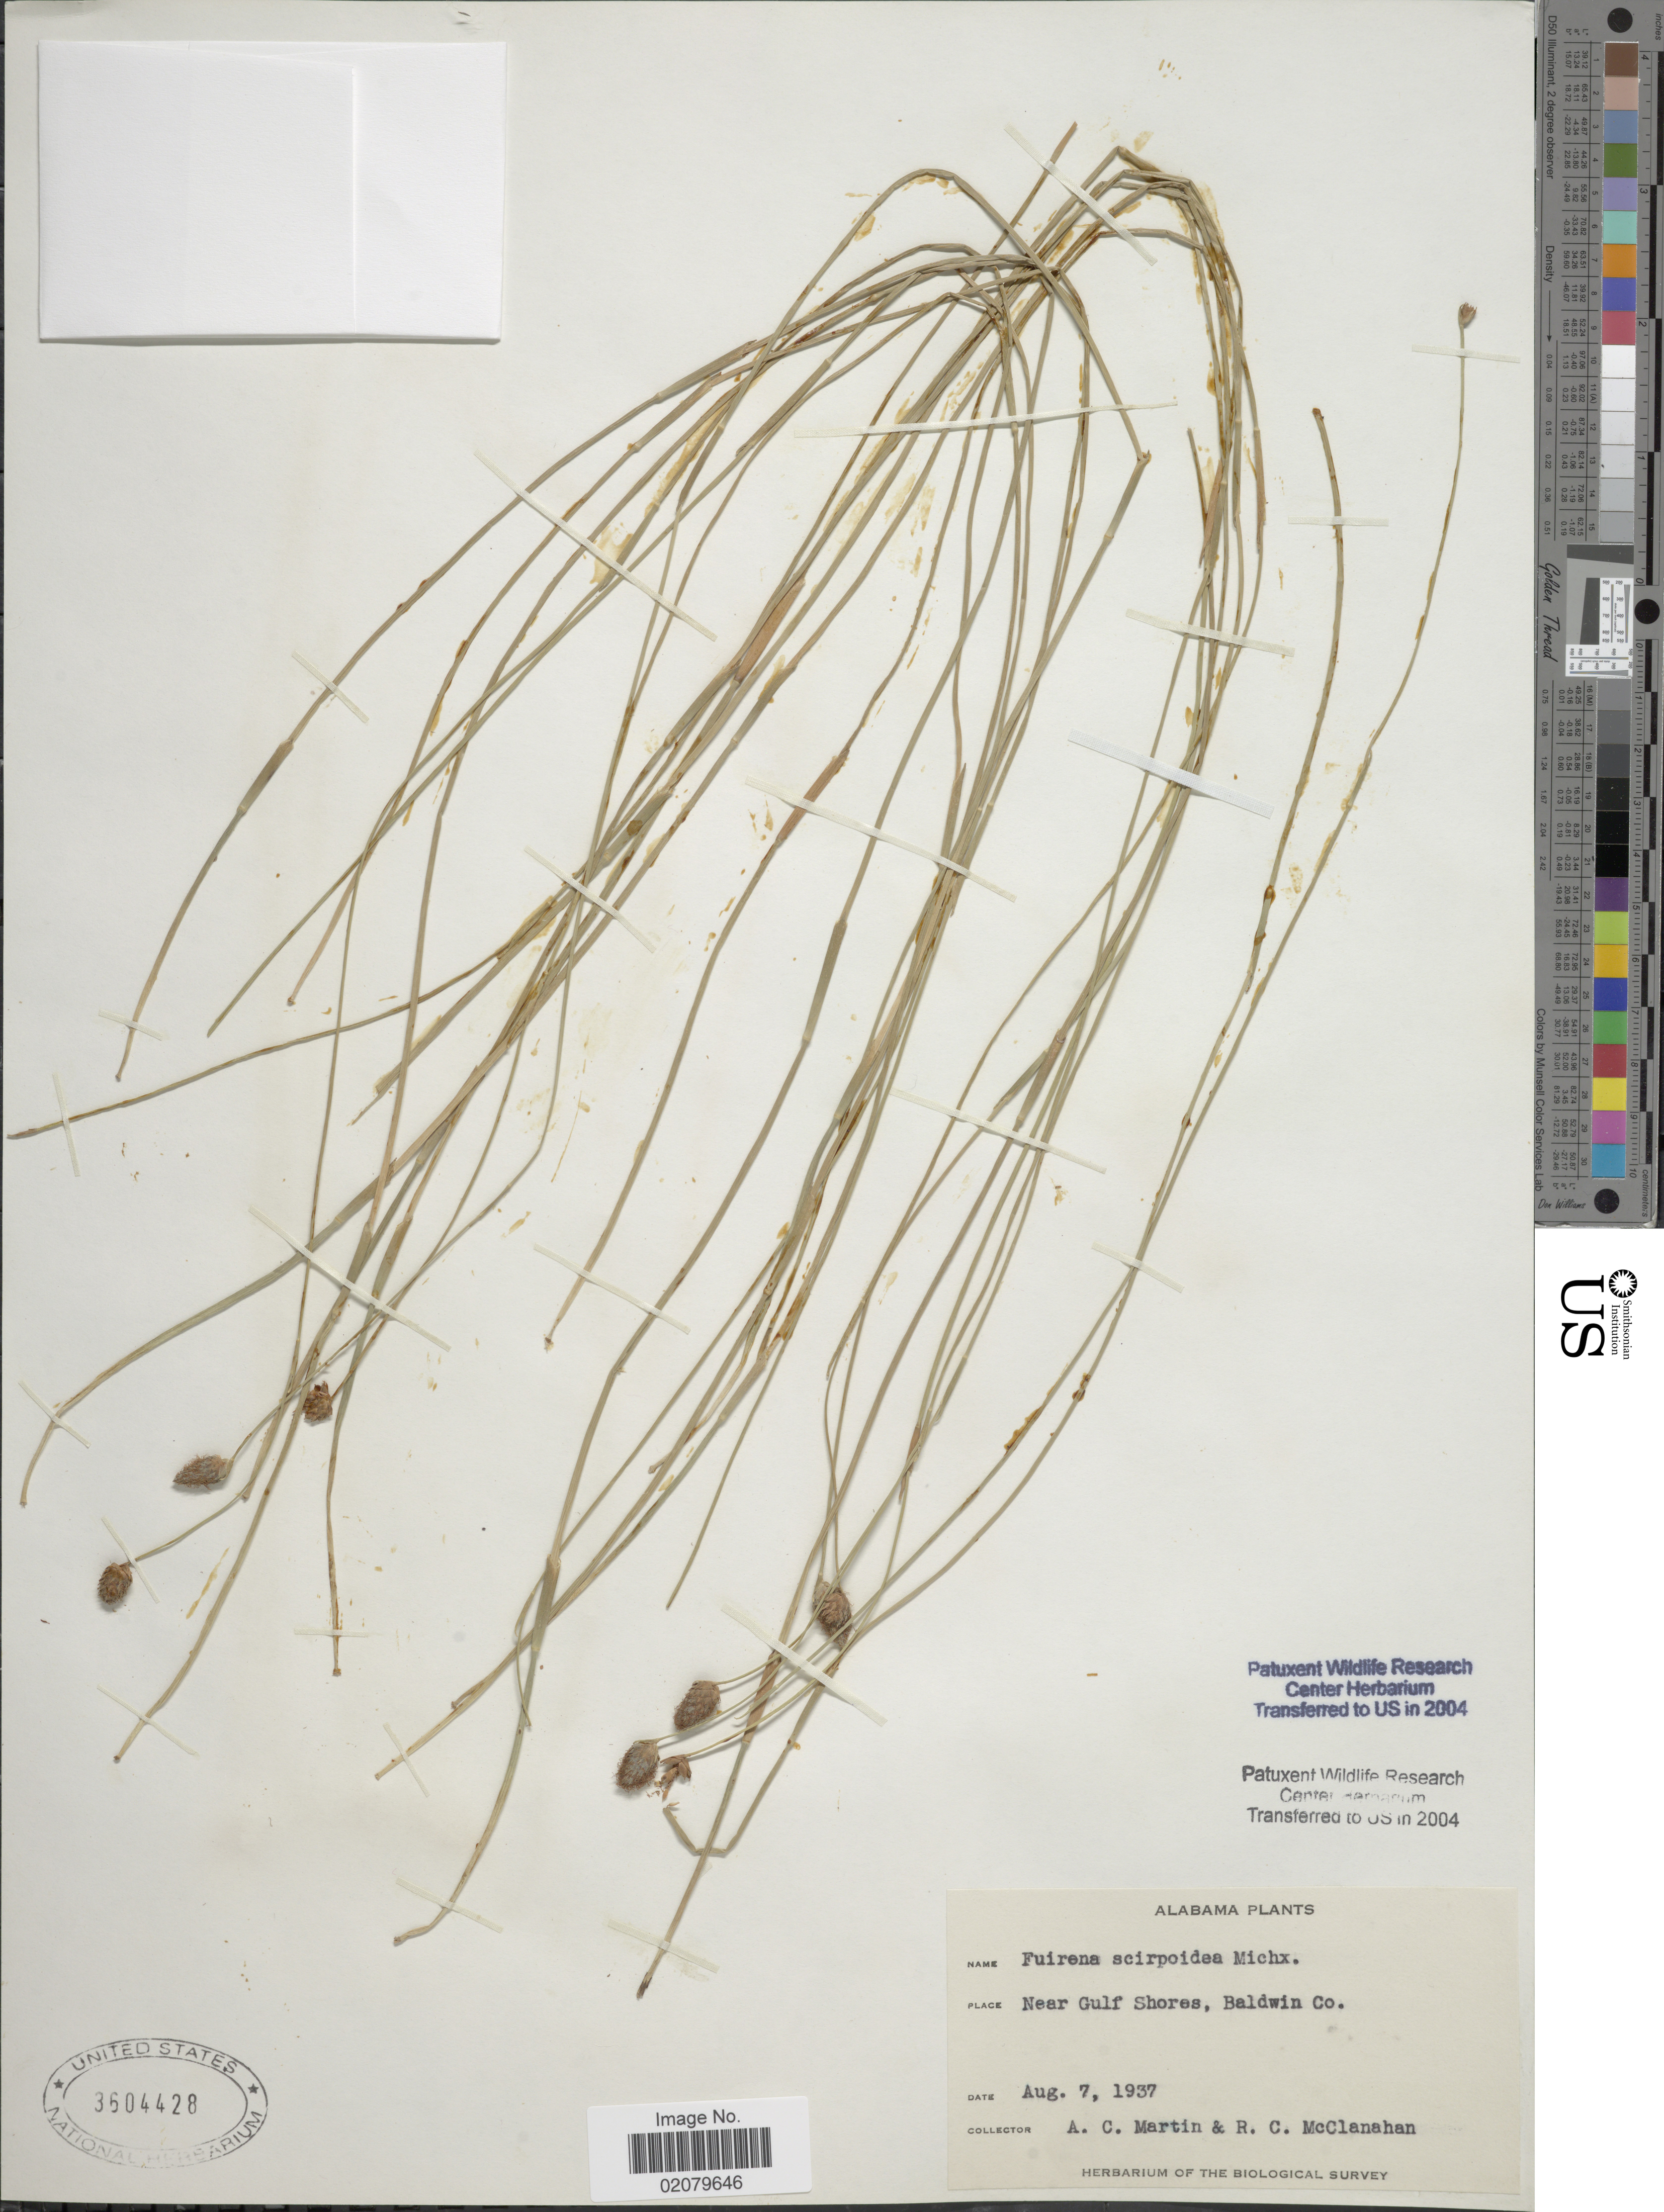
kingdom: Plantae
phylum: Tracheophyta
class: Liliopsida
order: Poales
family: Cyperaceae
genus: Fuirena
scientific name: Fuirena scirpoidea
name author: Michx.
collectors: A. C. Martin & R. McClanahan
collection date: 1937-08-07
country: United States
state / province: Alabama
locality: Near Gulf Shores, Baldwin Co.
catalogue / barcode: US 3604428